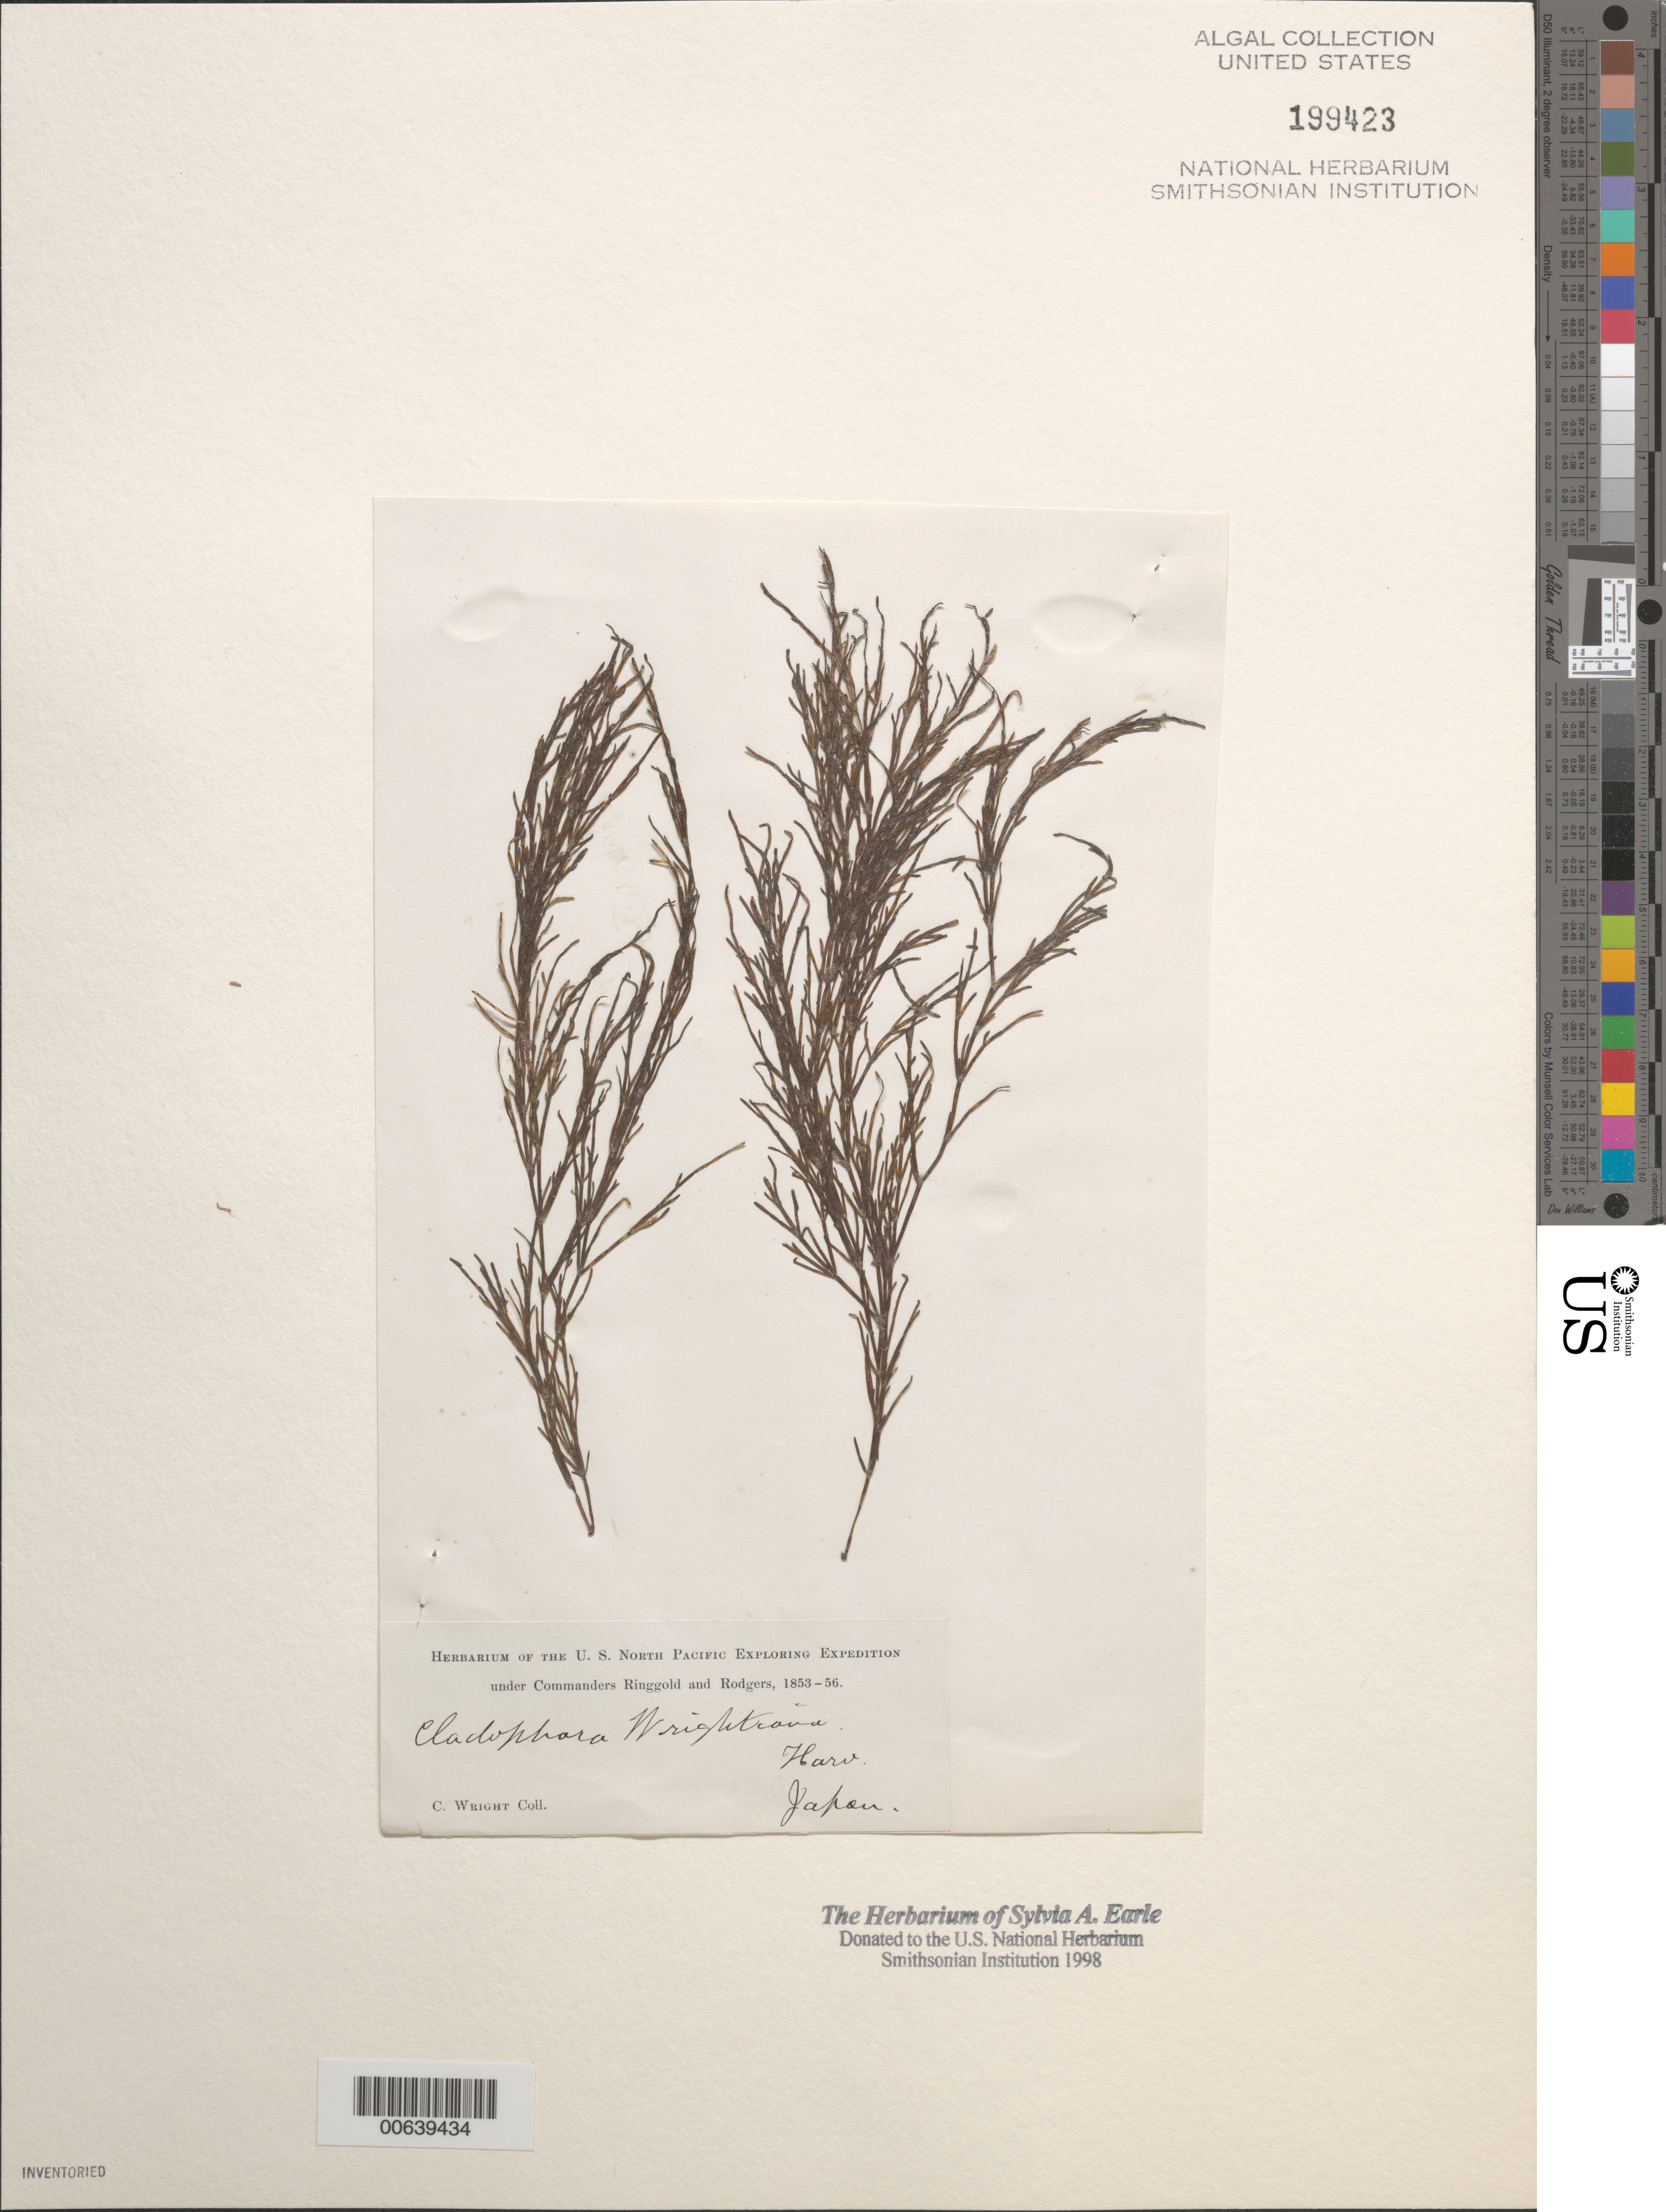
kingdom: Plantae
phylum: Chlorophyta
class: Ulvophyceae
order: Cladophorales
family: Cladophoraceae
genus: Cladophora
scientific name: Cladophora wrightiana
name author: Harv.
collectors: C. Wright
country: Japan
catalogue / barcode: US 199423